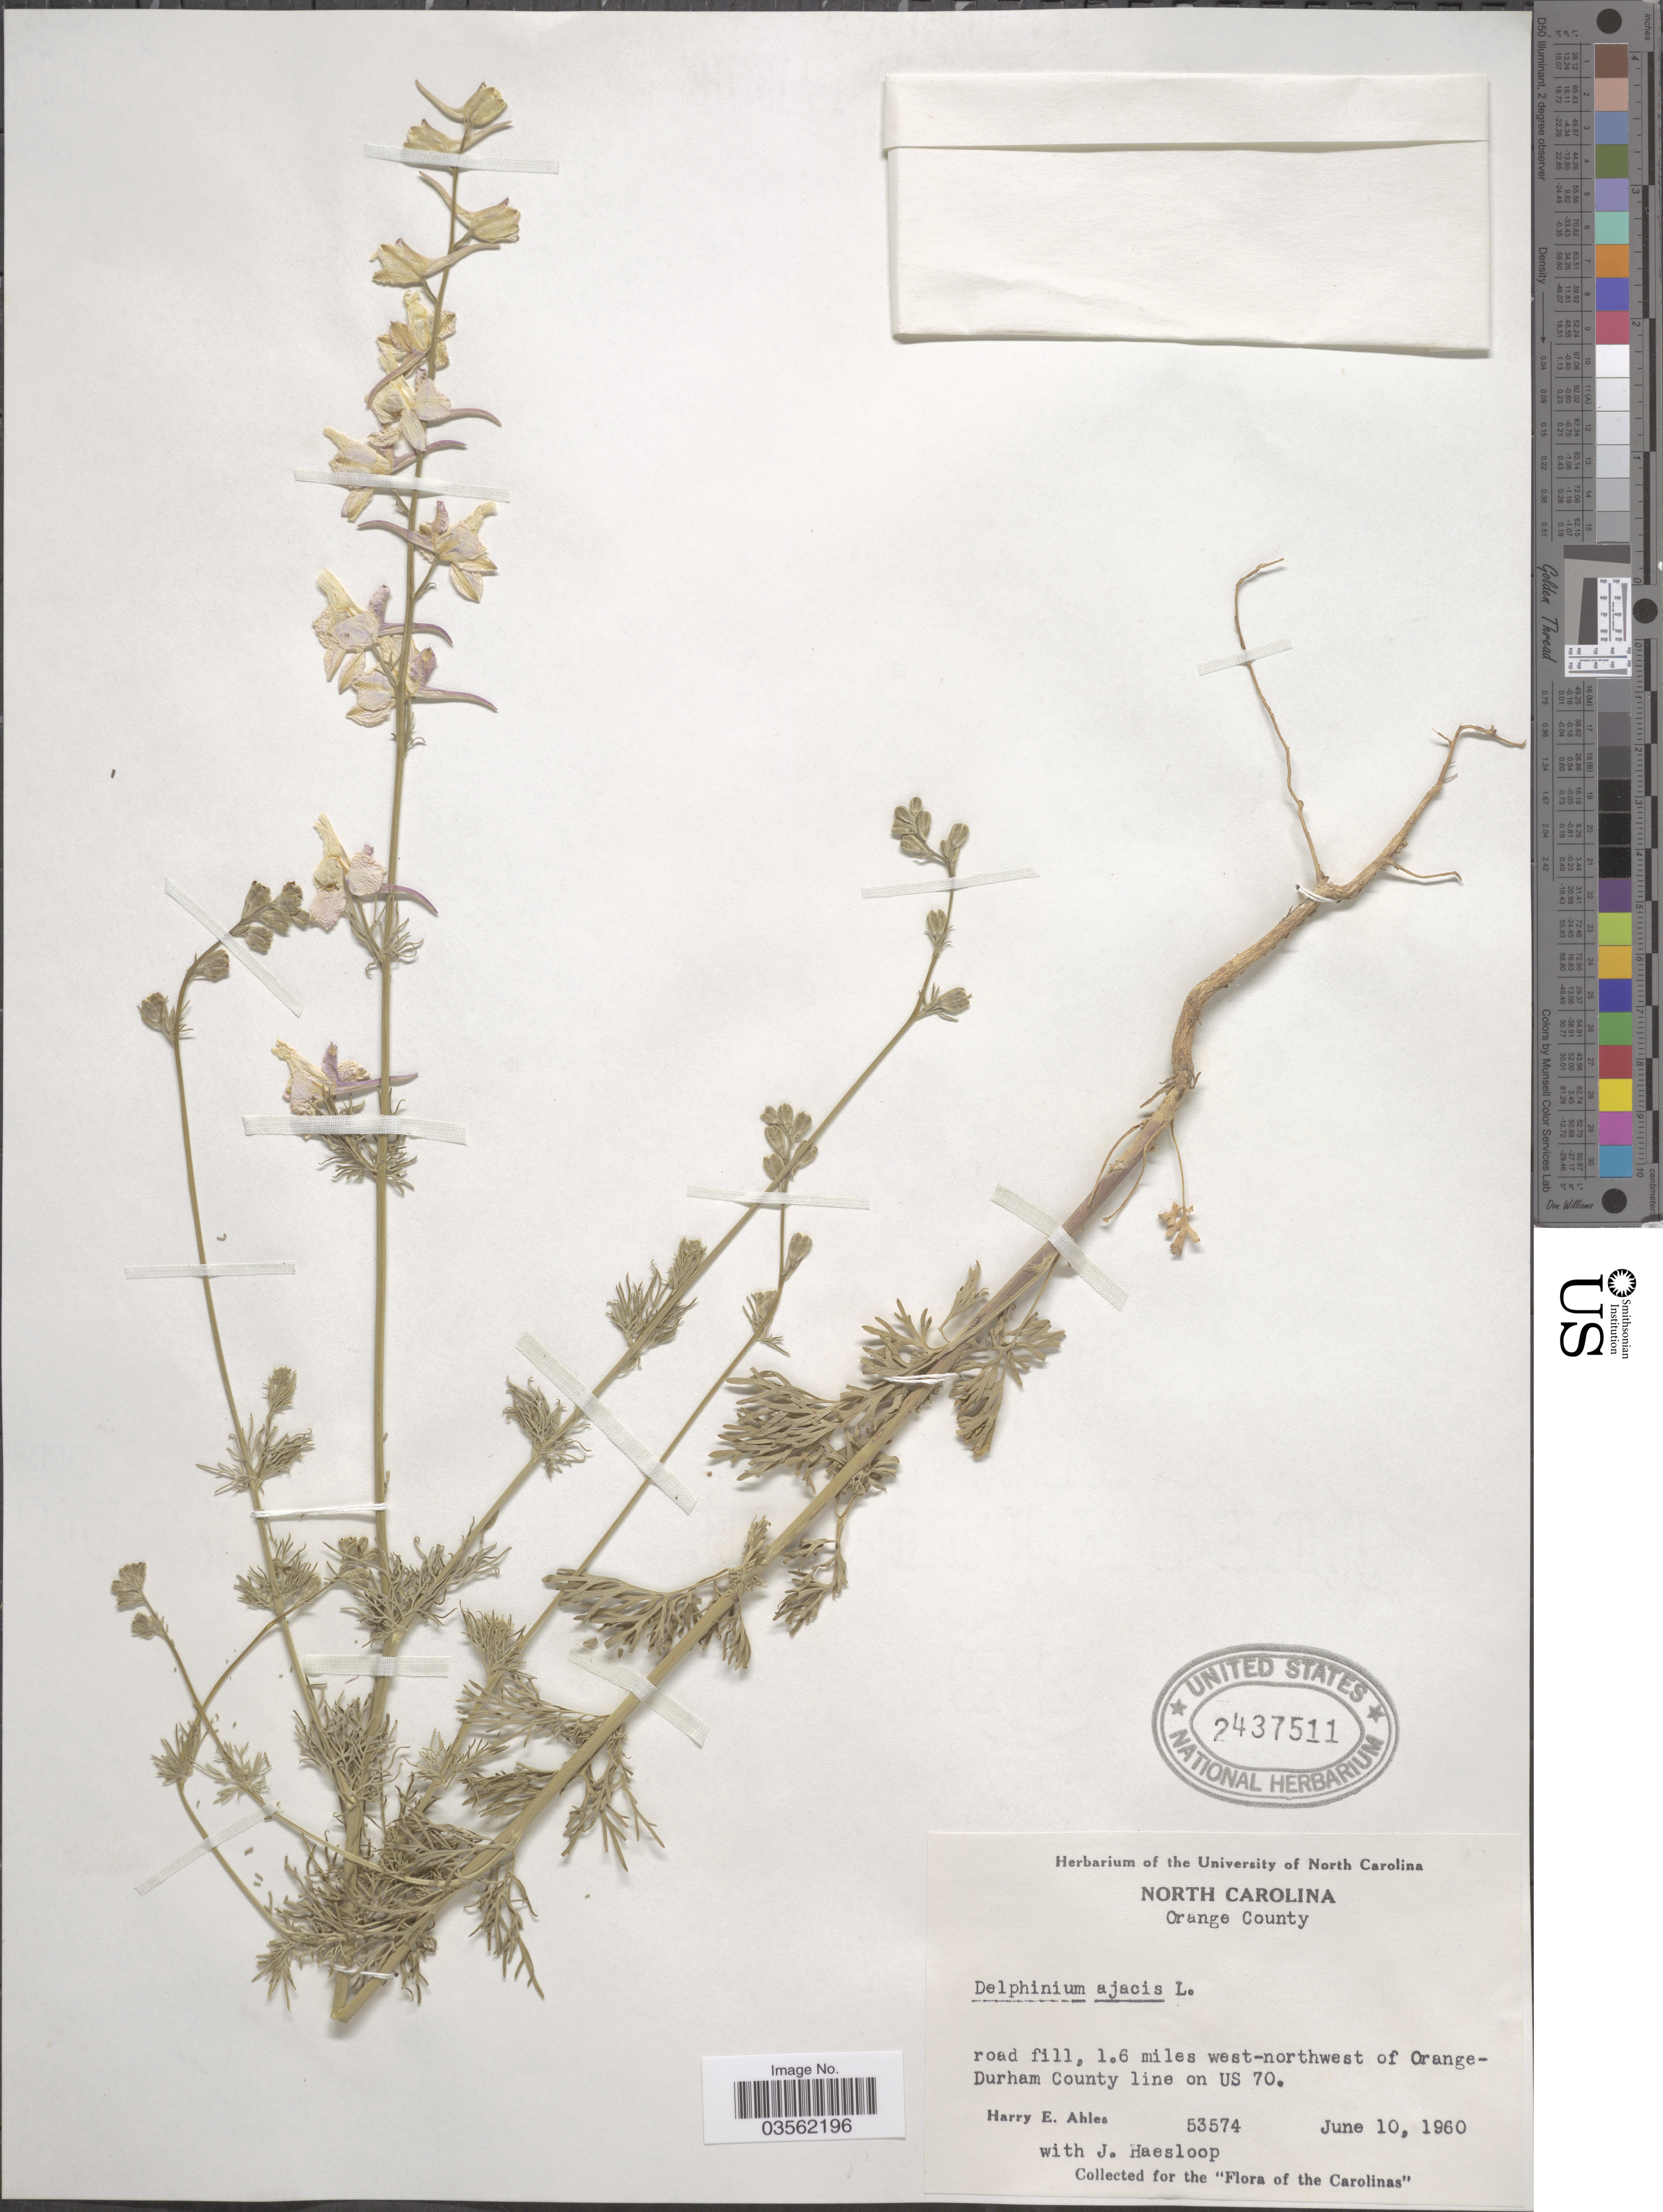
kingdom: Plantae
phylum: Tracheophyta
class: Magnoliopsida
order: Ranunculales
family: Ranunculaceae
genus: Delphinium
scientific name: Delphinium ajacis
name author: L.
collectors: H. E. Ahles & J. Haesloop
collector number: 53574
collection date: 1960-06-10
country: United States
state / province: North Carolina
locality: Orange County. Road fill, 1.6 miles west-northwest of Orange-Durham County line on US 70. The Carolinas.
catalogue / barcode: US 2437511